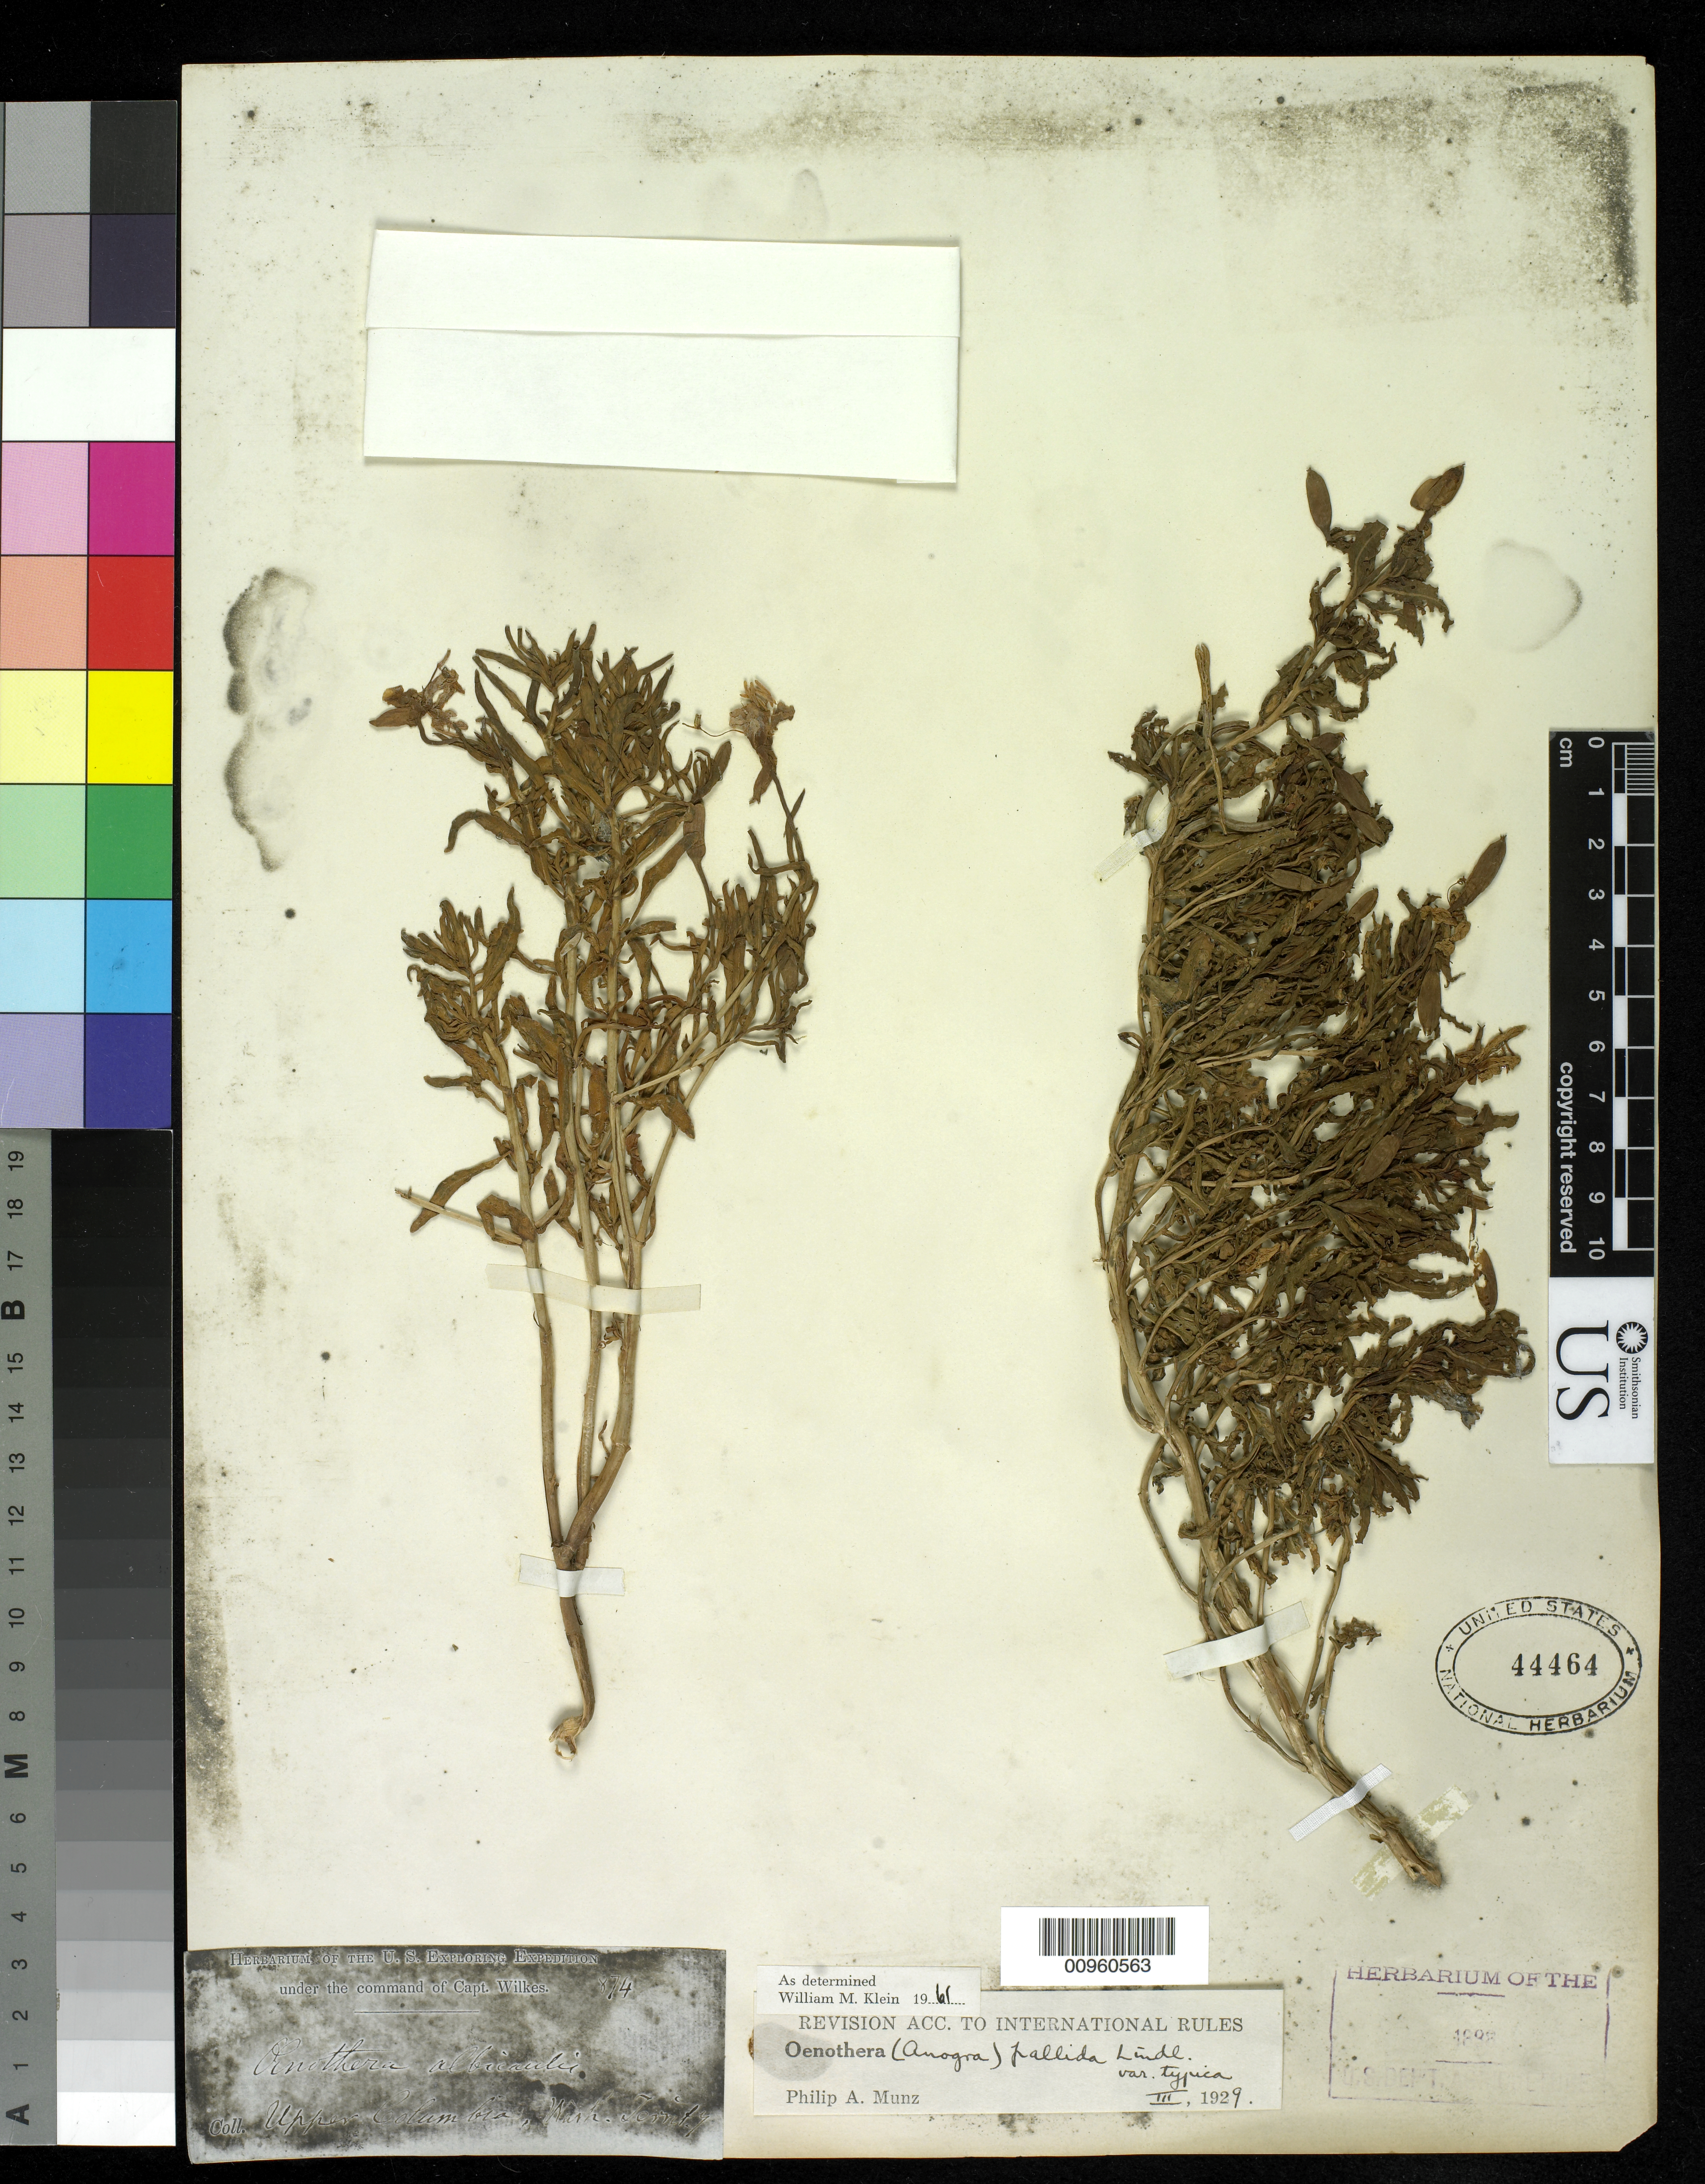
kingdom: Plantae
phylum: Tracheophyta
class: Magnoliopsida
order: Myrtales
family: Onagraceae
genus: Oenothera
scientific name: Oenothera pallida subsp. pallida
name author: Lindl.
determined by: Wagner, W. L., (BOT), Smithsonian Institution - National Museum of Natural History (UNITED STATES)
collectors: Wilkes Explor. Exped.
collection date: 1838/1842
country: United States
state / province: Washington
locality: Upper Columbia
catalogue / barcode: US 44464